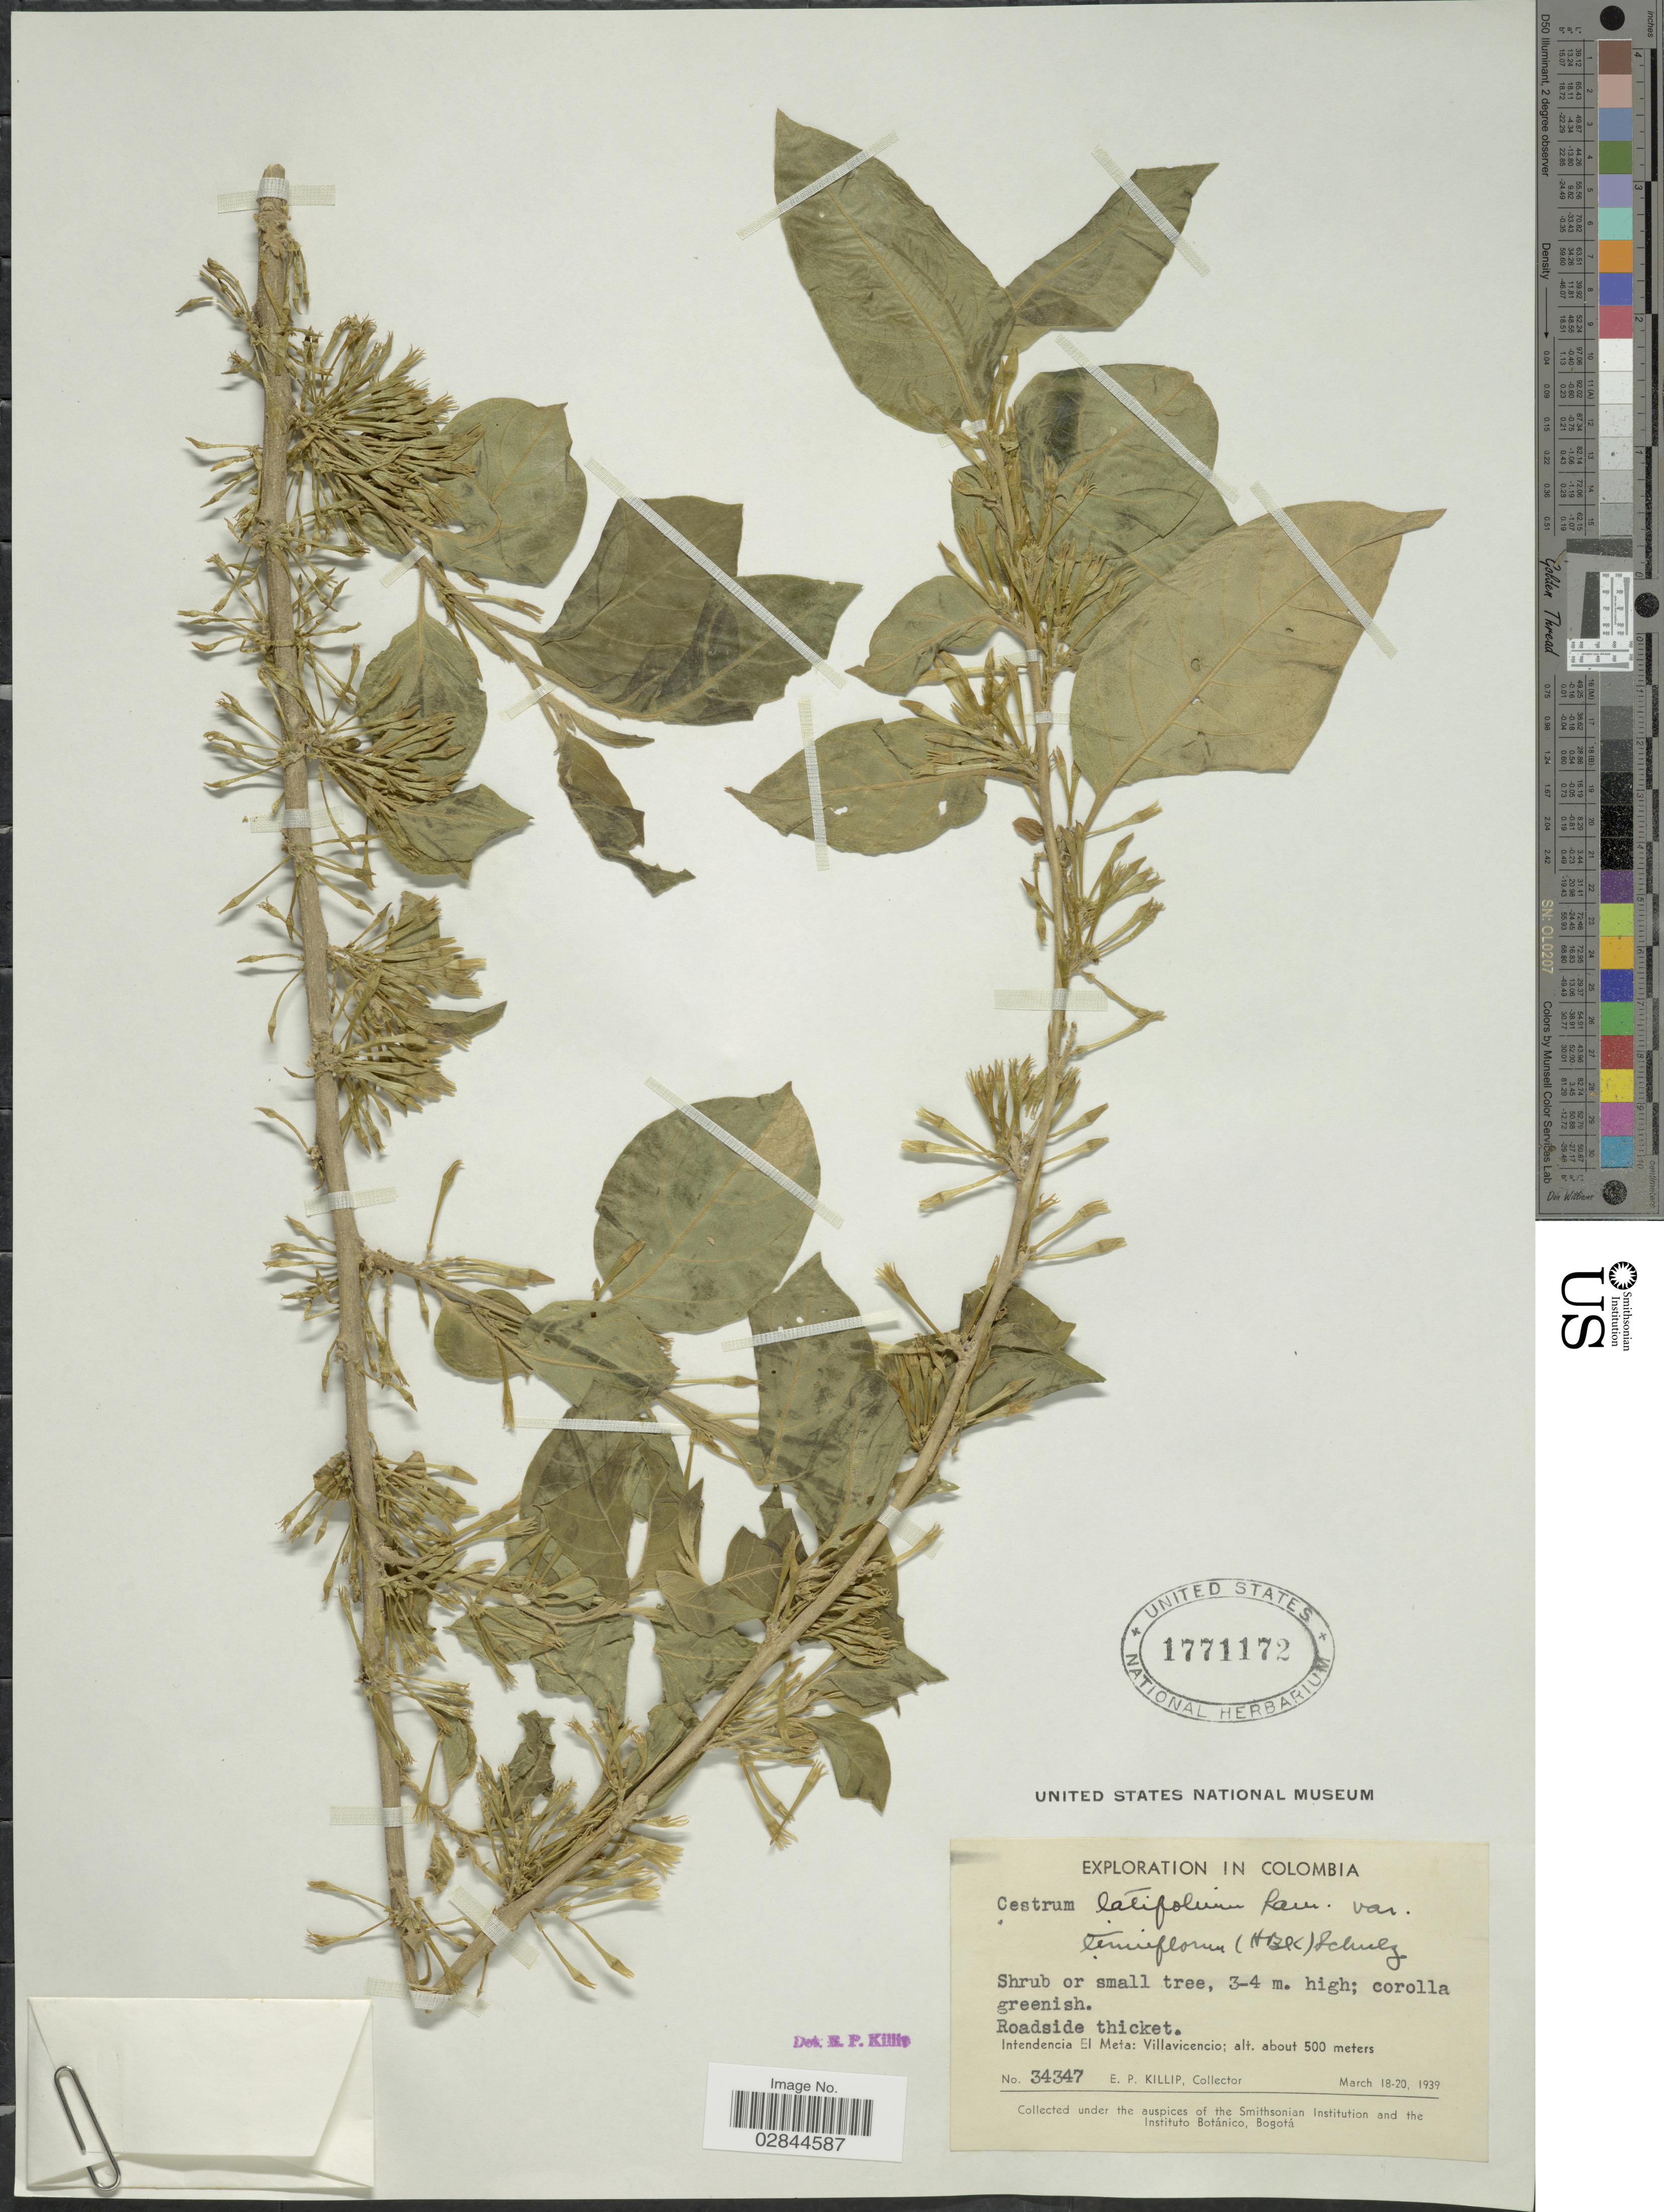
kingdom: Plantae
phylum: Tracheophyta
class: Magnoliopsida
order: Solanales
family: Solanaceae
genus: Cestrum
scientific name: Cestrum latifolium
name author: Lam.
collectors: E. P. Killip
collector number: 34347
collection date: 1939-03-18/1939-03-20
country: Colombia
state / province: Meta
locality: Intendencia El Meta: Villavicencio.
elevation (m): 500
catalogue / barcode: US 1771172